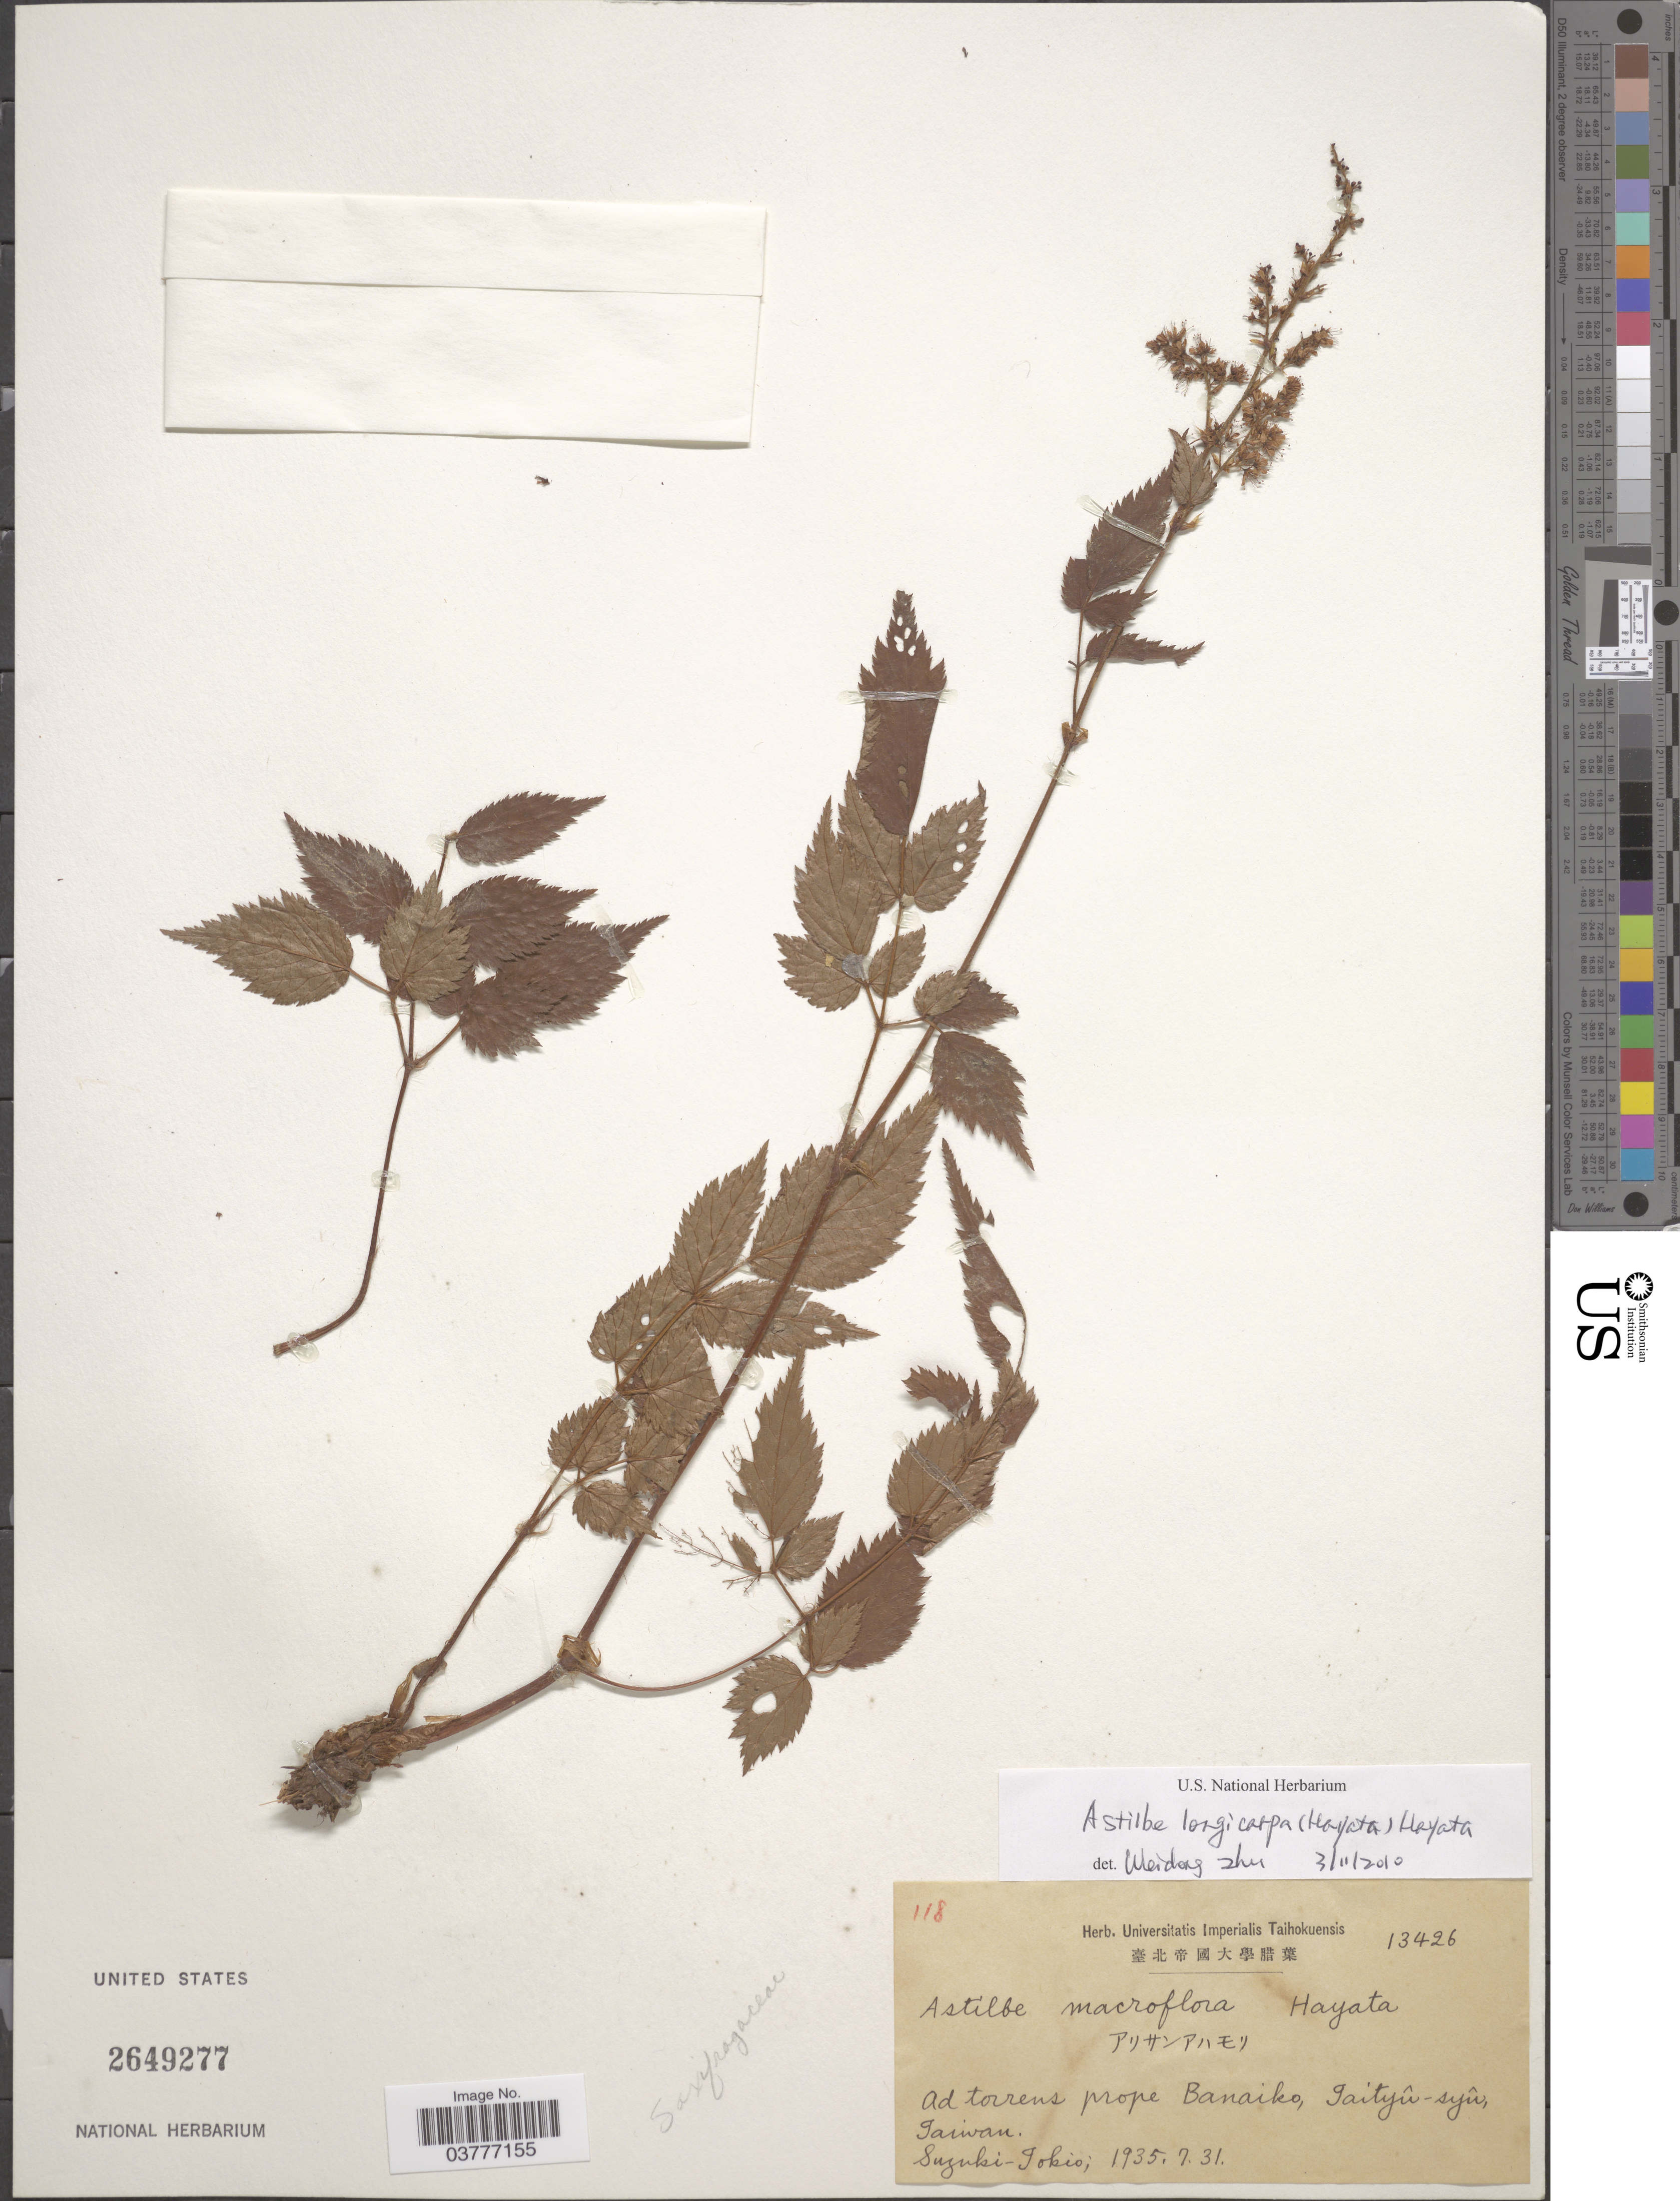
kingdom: Plantae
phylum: Tracheophyta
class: Magnoliopsida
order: Saxifragales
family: Saxifragaceae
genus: Astilbe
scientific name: Astilbe longicarpa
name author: Hayata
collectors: Suzuki-Tokio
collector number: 118/13426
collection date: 1935-07-31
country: Taiwan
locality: Ad torrens prope Banaiko, Taityû-syû.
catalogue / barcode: US 2649277